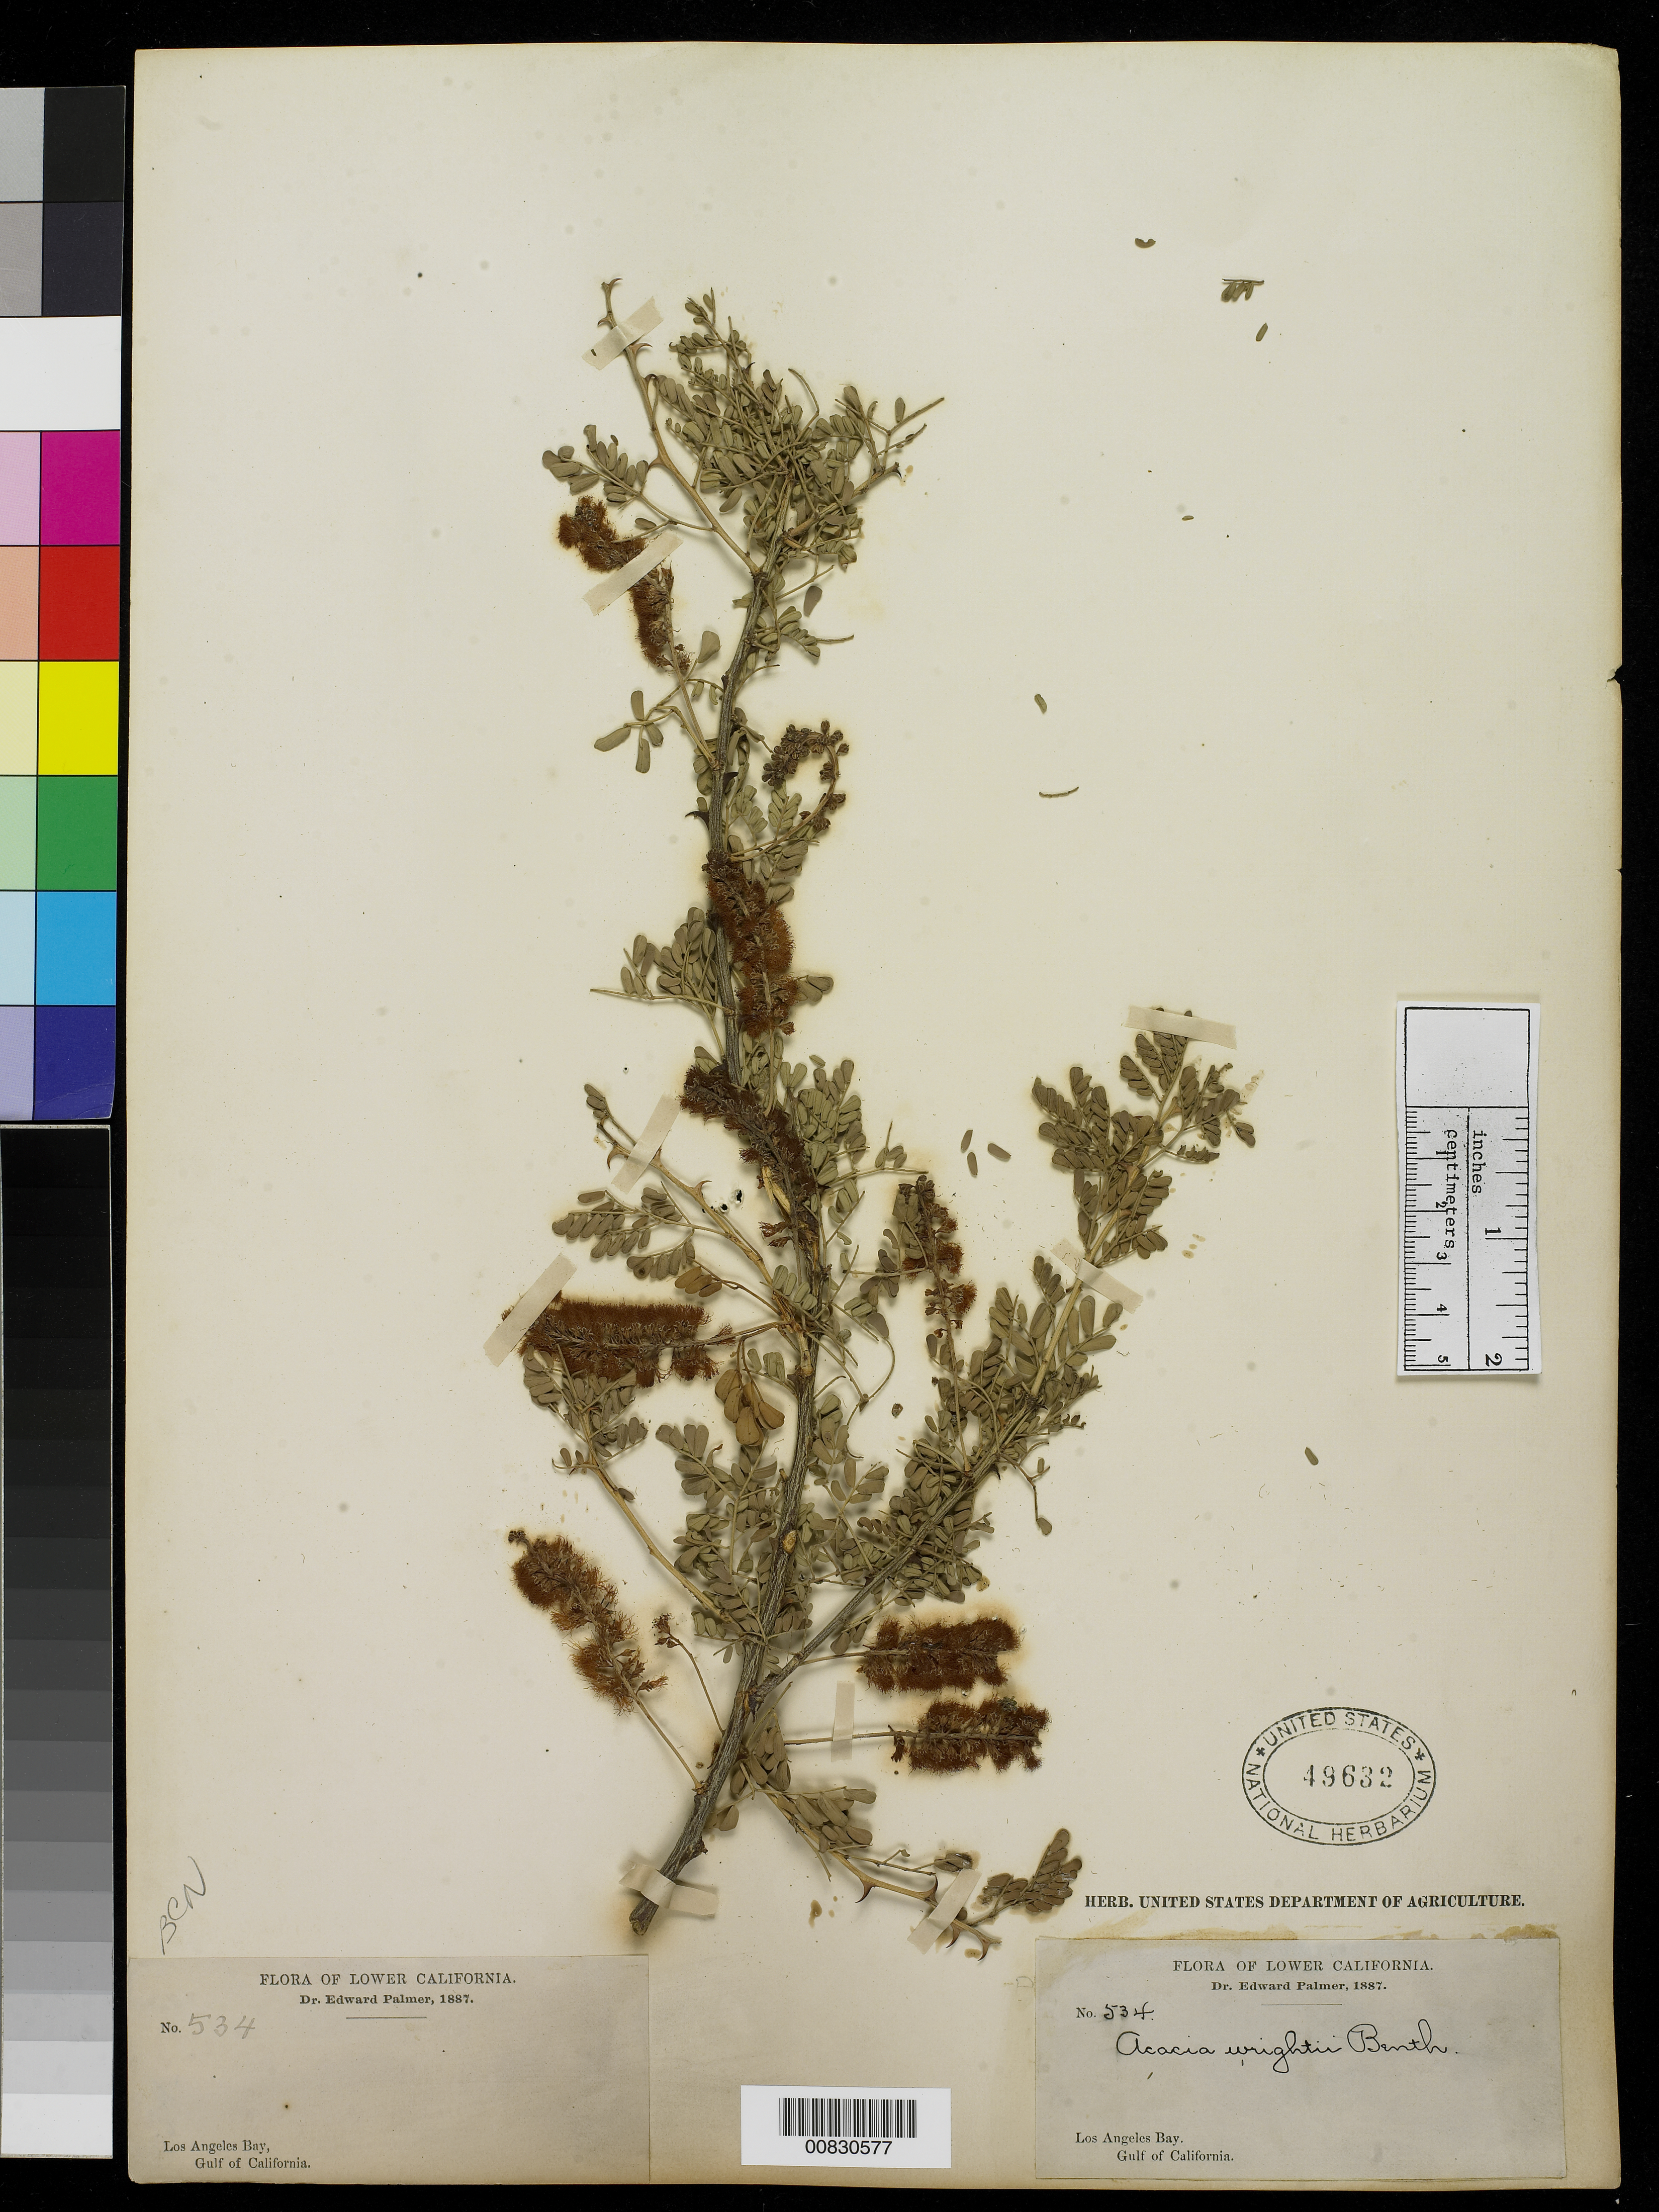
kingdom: Plantae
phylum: Tracheophyta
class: Magnoliopsida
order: Fabales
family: Fabaceae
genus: Senegalia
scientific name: Senegalia wrightii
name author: (Benth.) Britton & Rose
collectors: E. Palmer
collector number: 534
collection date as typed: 1837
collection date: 1837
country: Mexico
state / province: Baja California Norte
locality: Los Angeles Bay, Baja California.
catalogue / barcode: US 49632